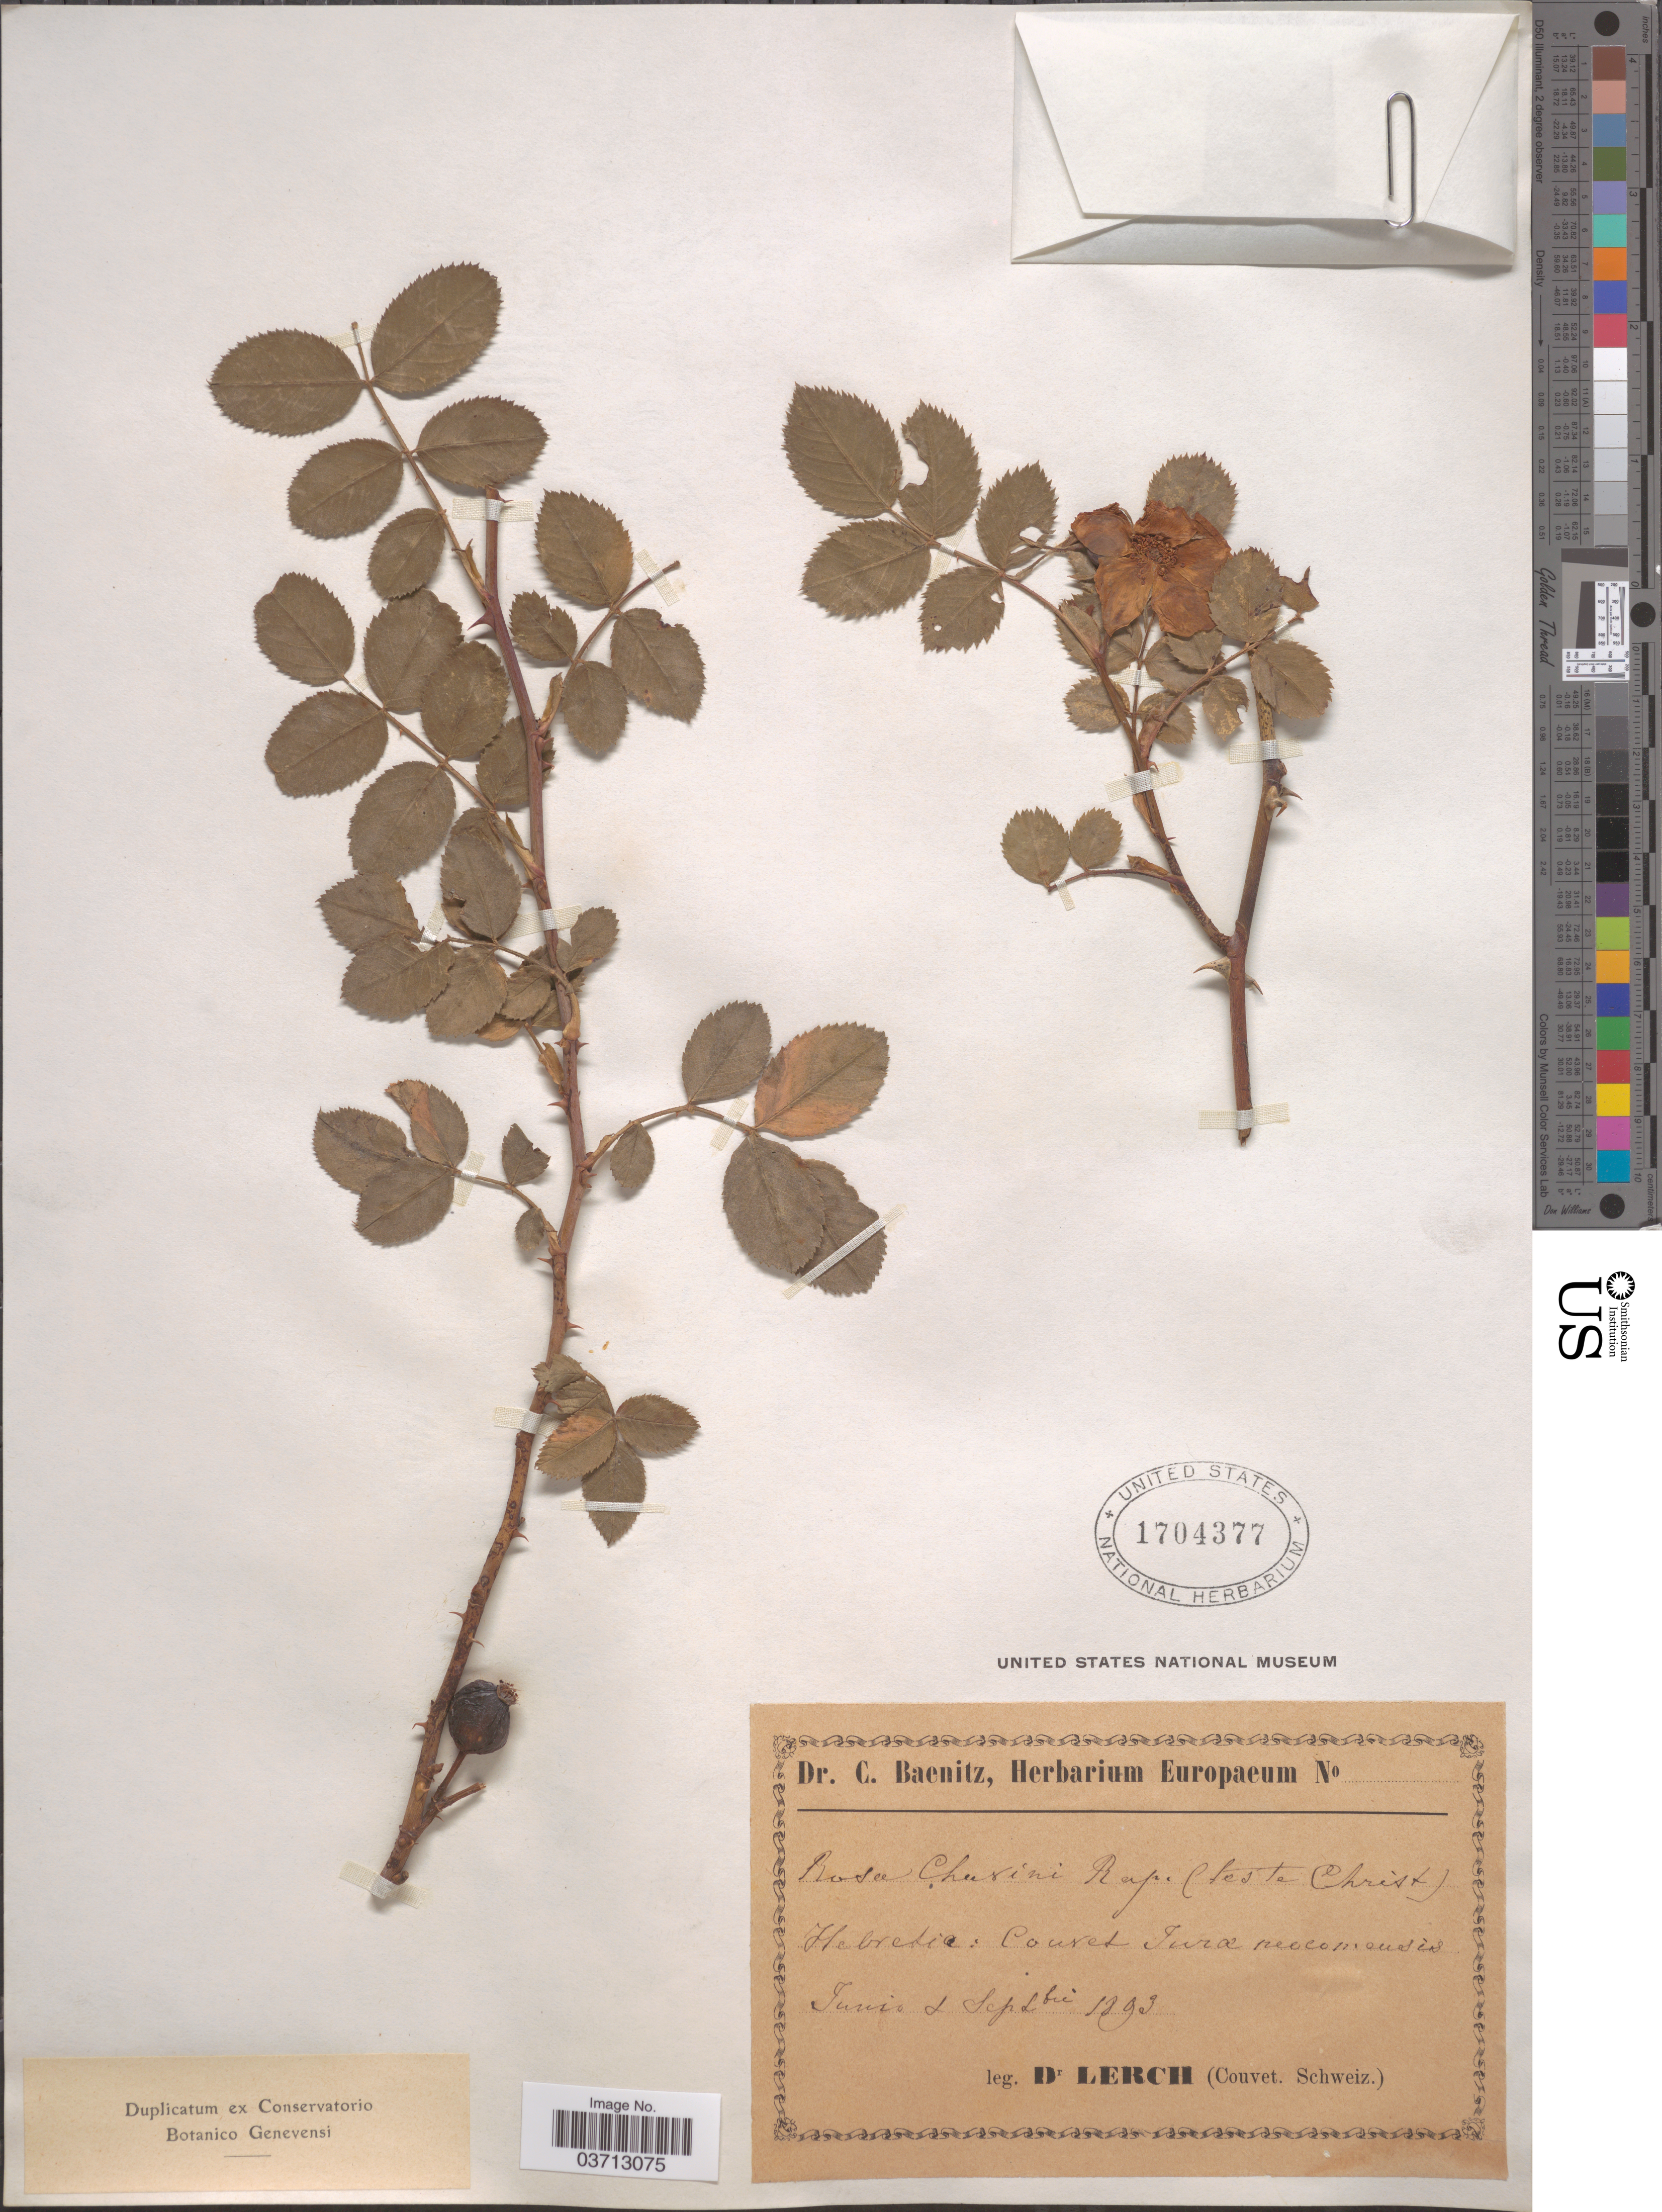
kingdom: Plantae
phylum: Tracheophyta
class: Magnoliopsida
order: Rosales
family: Rosaceae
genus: Rosa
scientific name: Rosa chavini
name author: Rapin ex Reut.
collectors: -. Lerch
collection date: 1893-06/1893-09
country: Switzerland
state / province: Bern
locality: Helvetia: Court et Jura neocomensis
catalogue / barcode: US 1704377